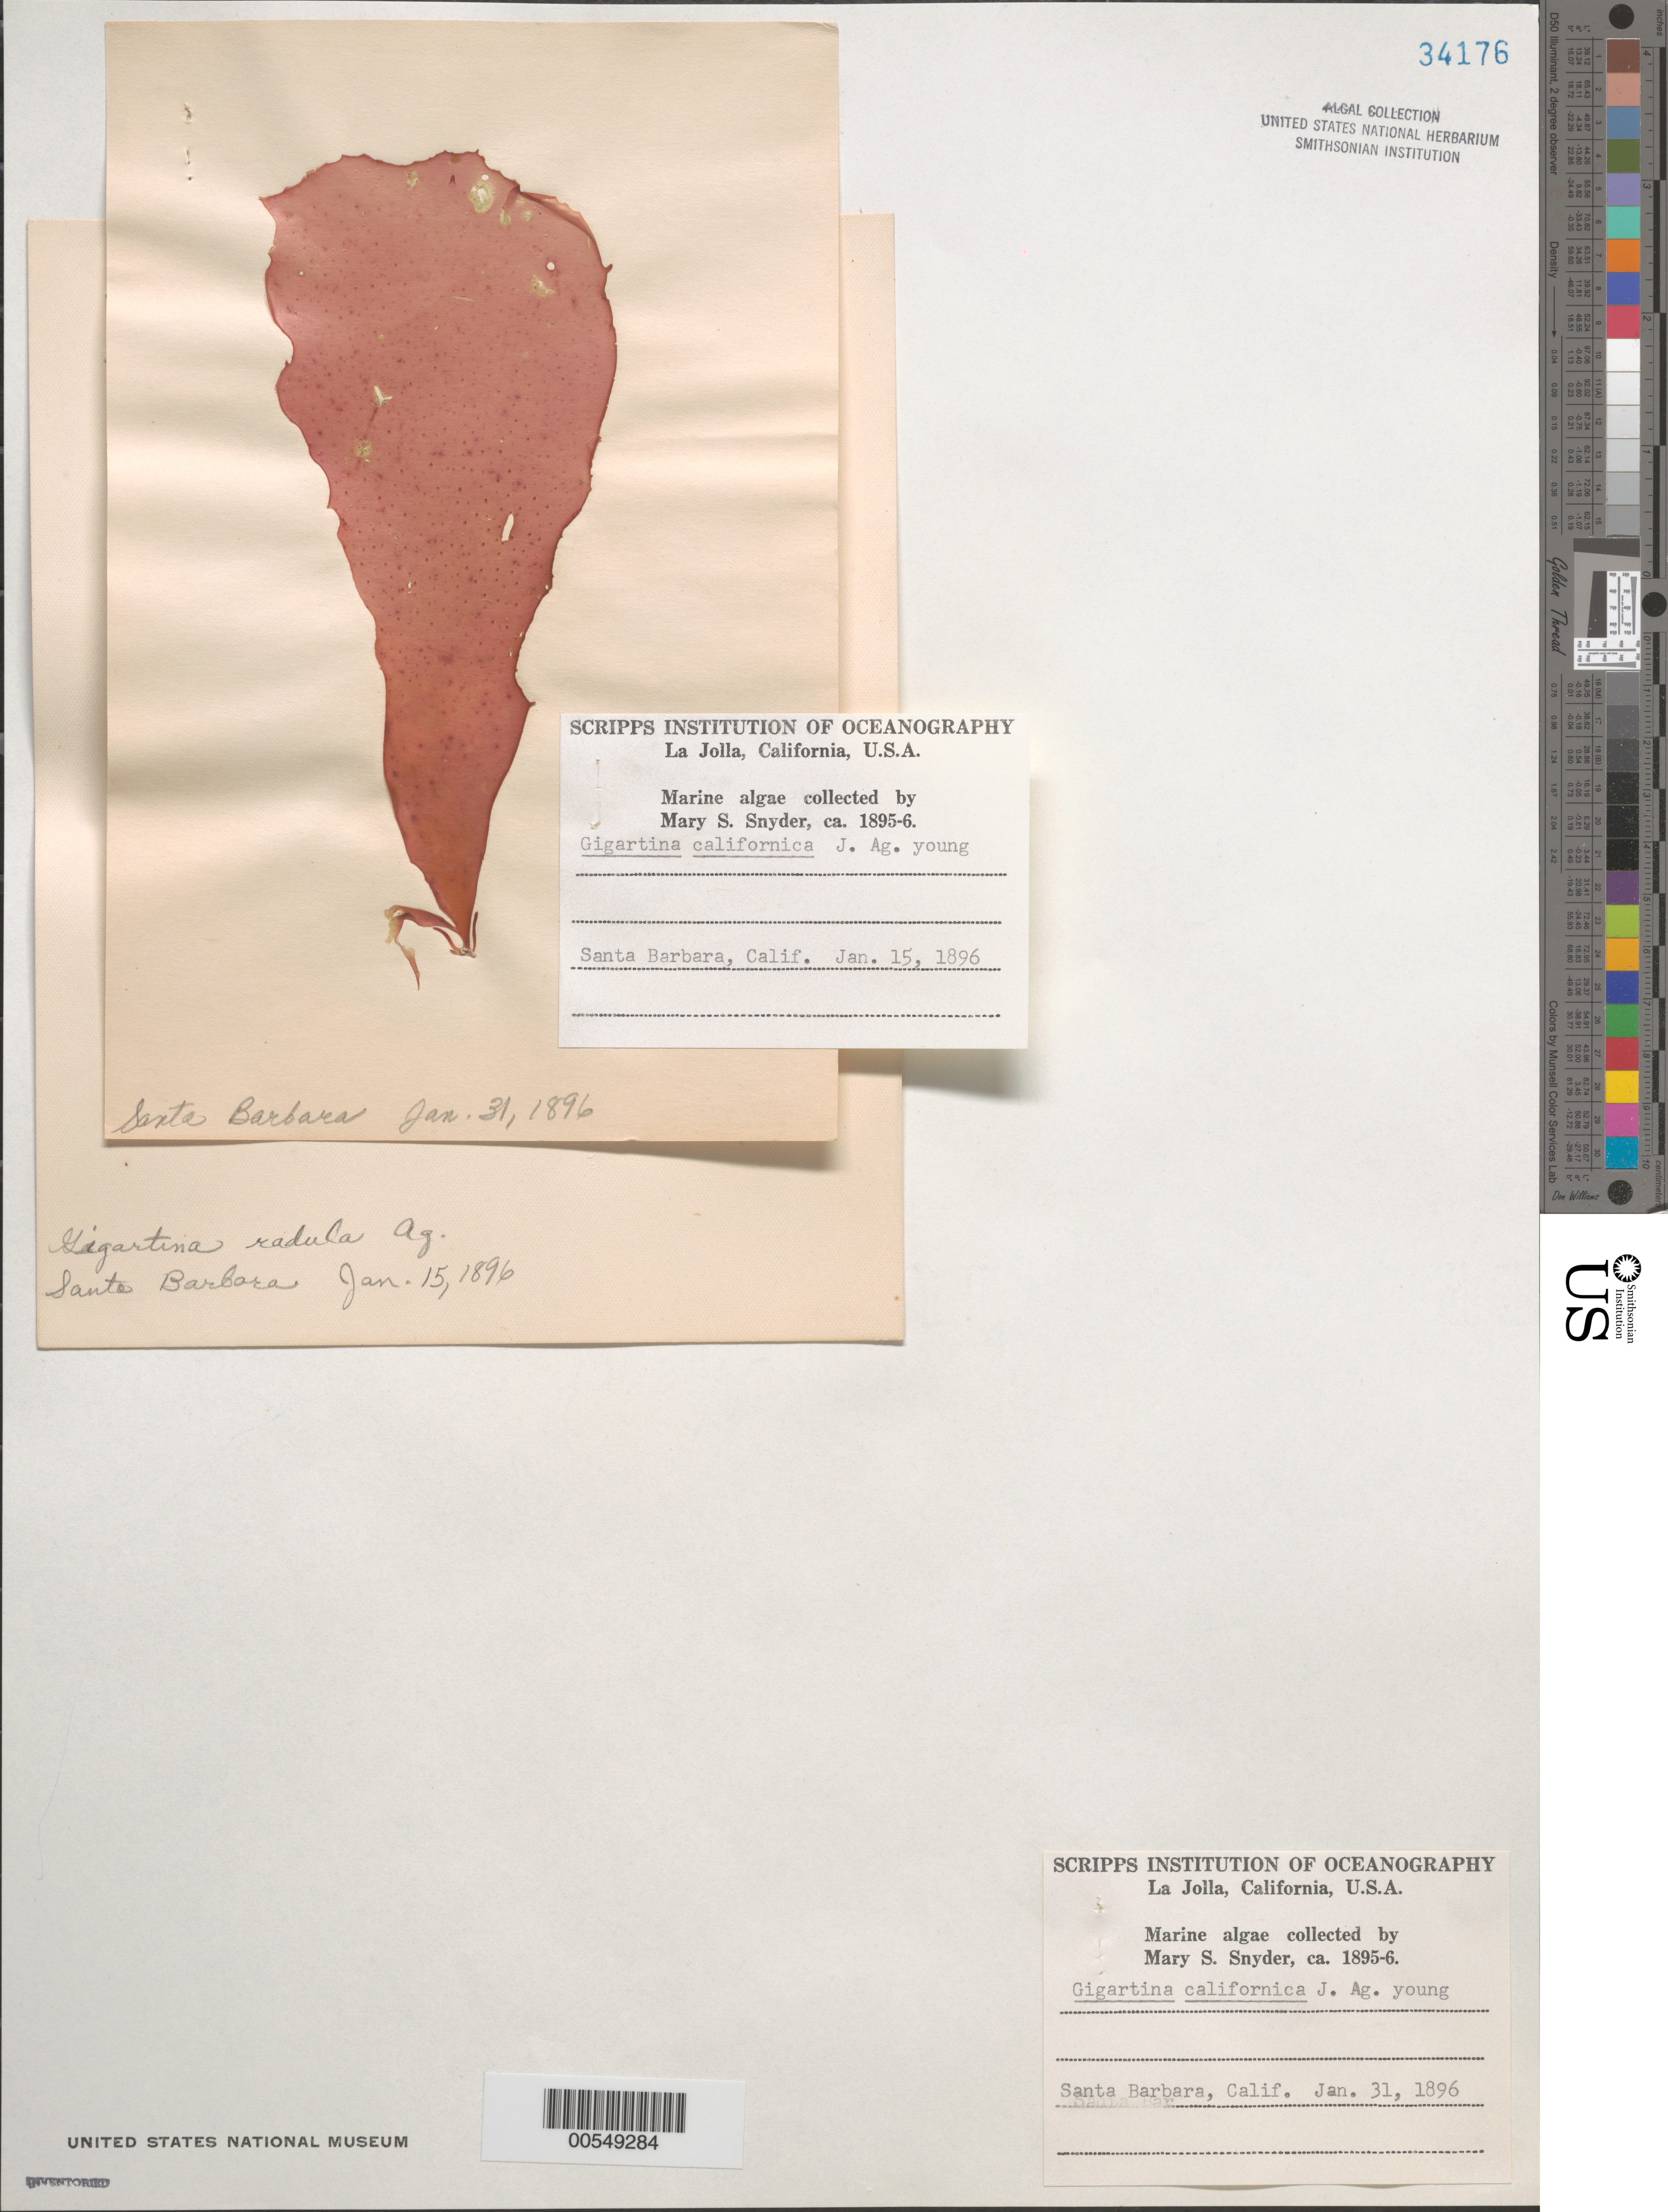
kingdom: Plantae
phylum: Rhodophyta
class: Florideophyceae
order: Gigartinales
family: Gigartinaceae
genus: Chondracanthus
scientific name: Chondracanthus corymbiferus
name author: (Kütz.) Guiry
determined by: Algae name updating Project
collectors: M. Snyder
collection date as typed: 15 Jan 1896 AND 31 Jan 1896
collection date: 1896-01-15,1896-01-31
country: United States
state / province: California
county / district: Santa Barbara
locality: Santa Barbara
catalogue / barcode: US 34176